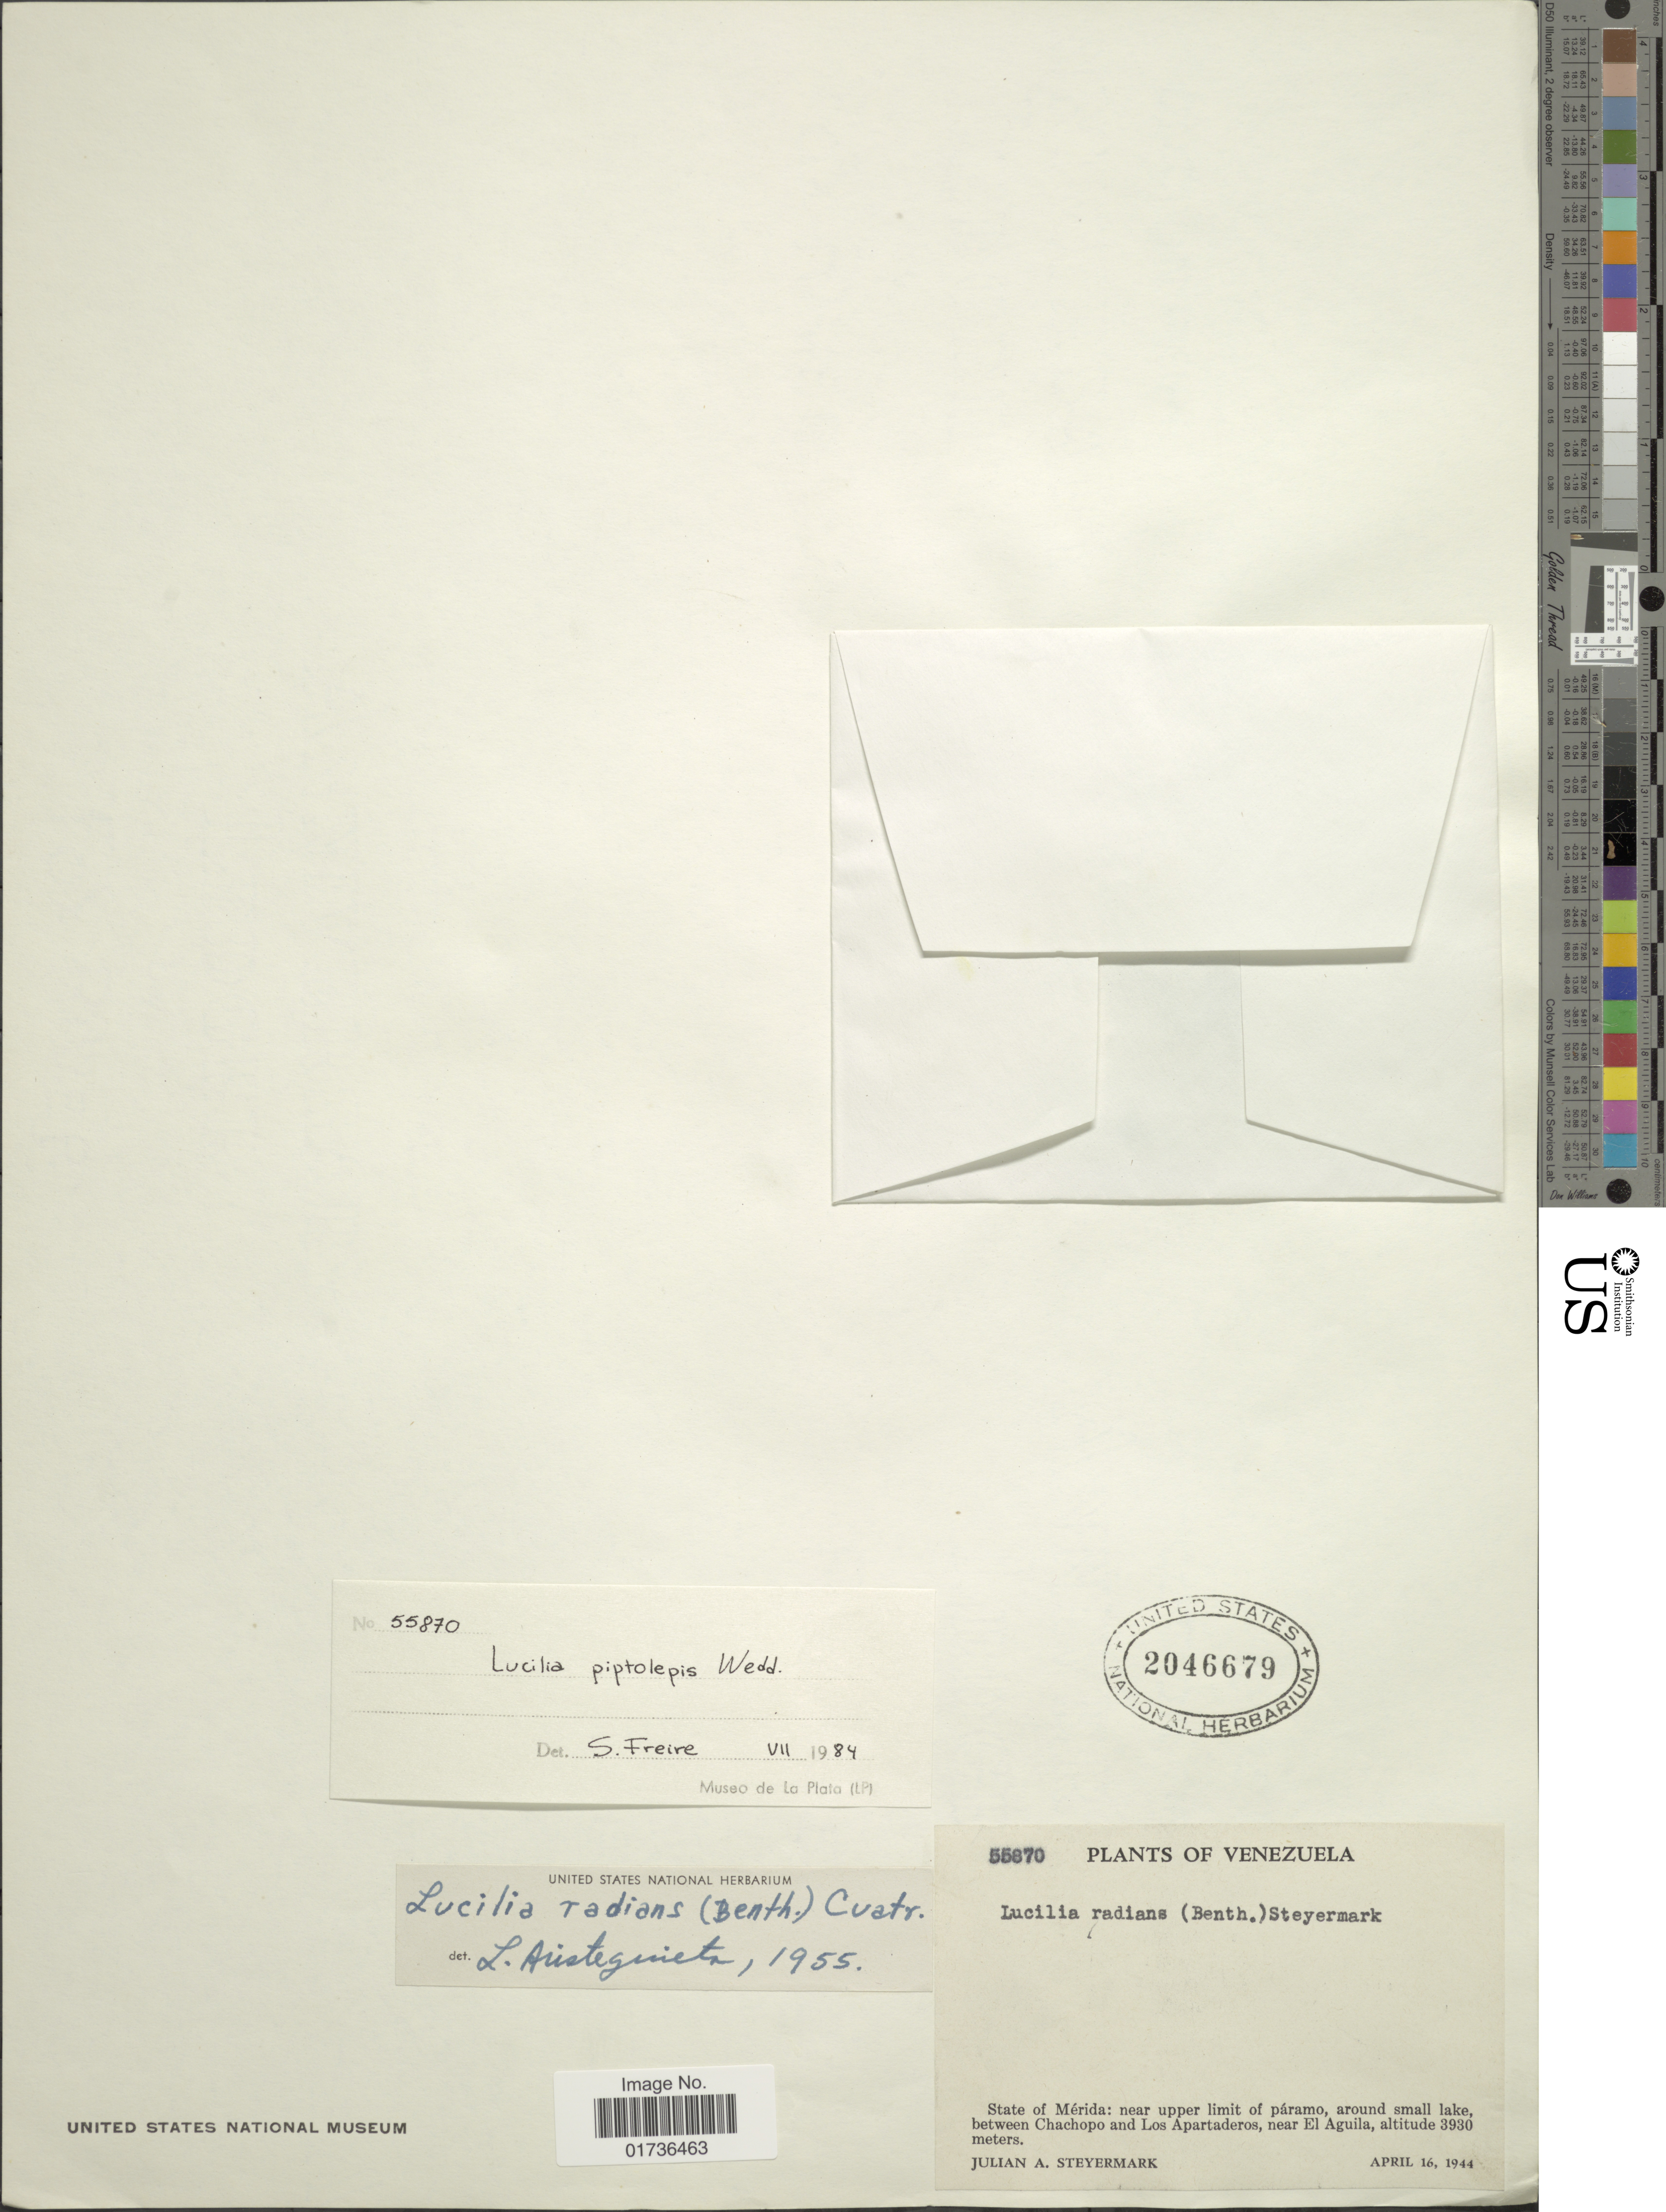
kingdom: Plantae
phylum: Tracheophyta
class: Magnoliopsida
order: Asterales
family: Asteraceae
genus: Mniodes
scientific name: Mniodes piptolepis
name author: (Wedd.) S.E. Freire et al.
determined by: Dillon, M. O.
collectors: J. Steyermark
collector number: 55870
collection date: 1944-04-16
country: Venezuela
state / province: Mérida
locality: Near upper limit of páramo, around small lake, between Chachopo and Los Apartaderos, near El Aquila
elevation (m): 3930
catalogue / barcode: US 2046679